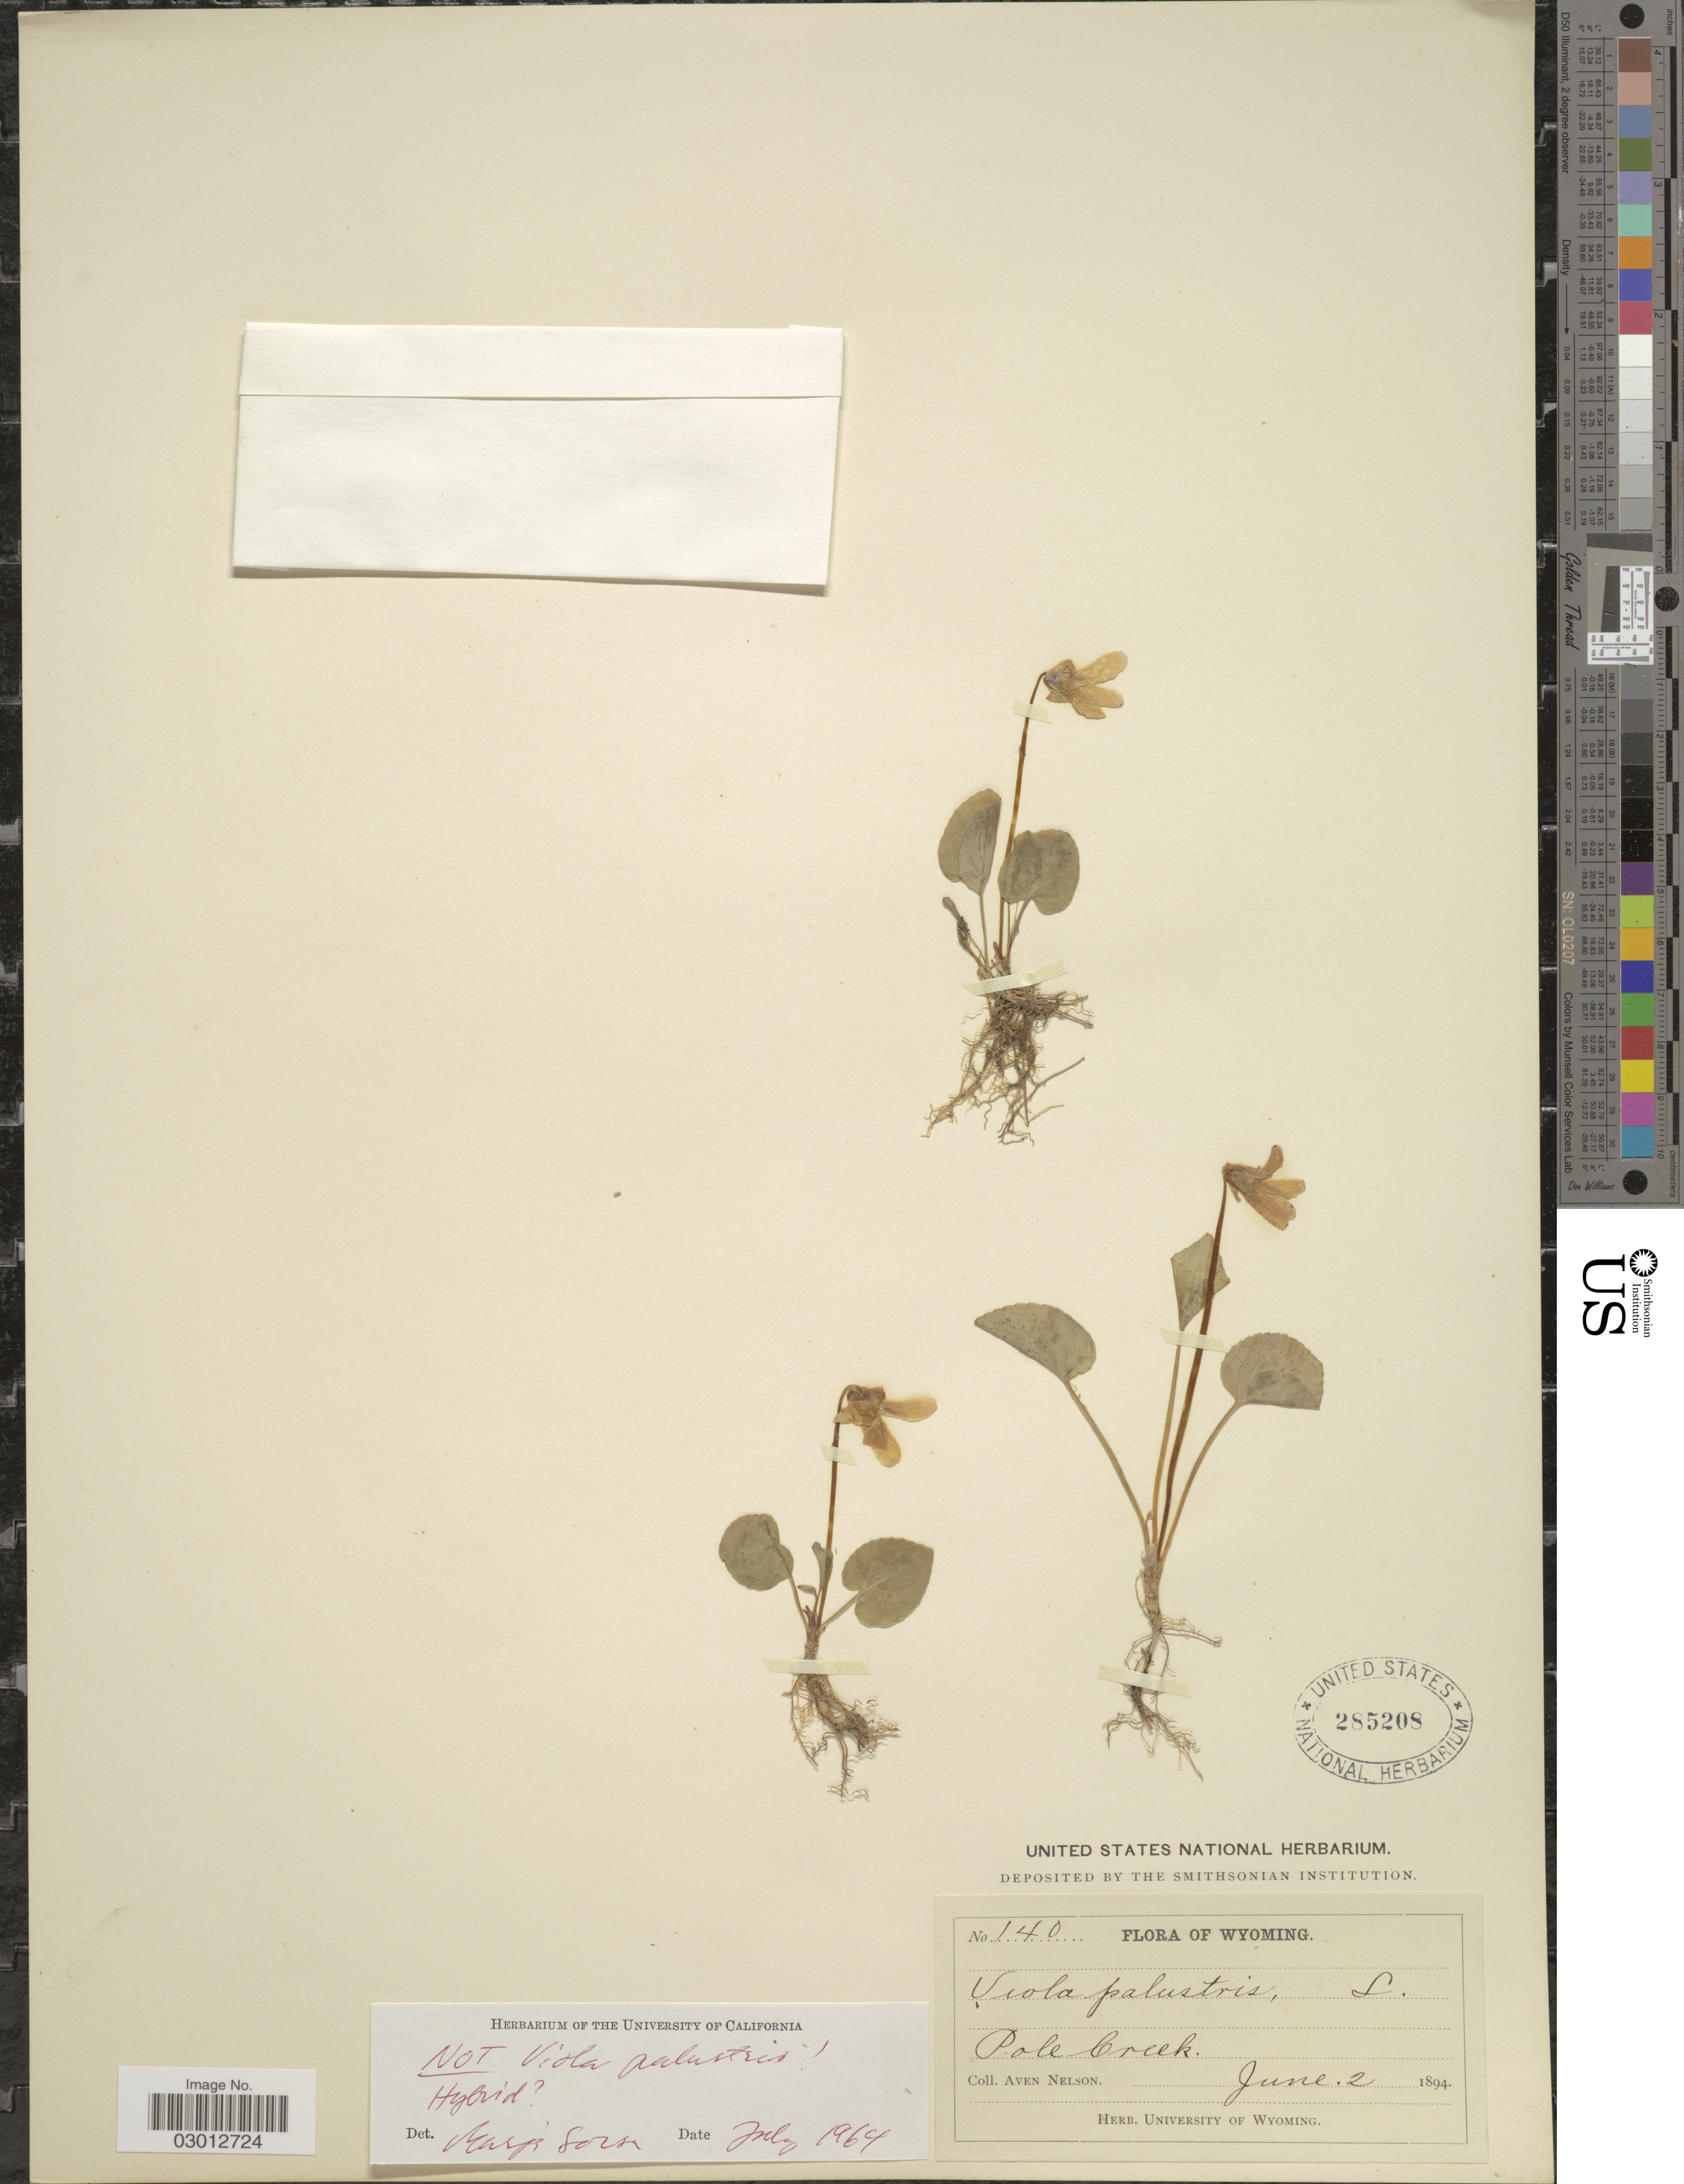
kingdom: Plantae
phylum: Tracheophyta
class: Magnoliopsida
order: Malpighiales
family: Violaceae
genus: Viola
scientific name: Viola palustris subsp. brevipes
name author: M.S. Baker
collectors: A. Nelson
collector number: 140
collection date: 1894-06-02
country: United States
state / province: Wyoming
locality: Pole Creek.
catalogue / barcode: US 285208